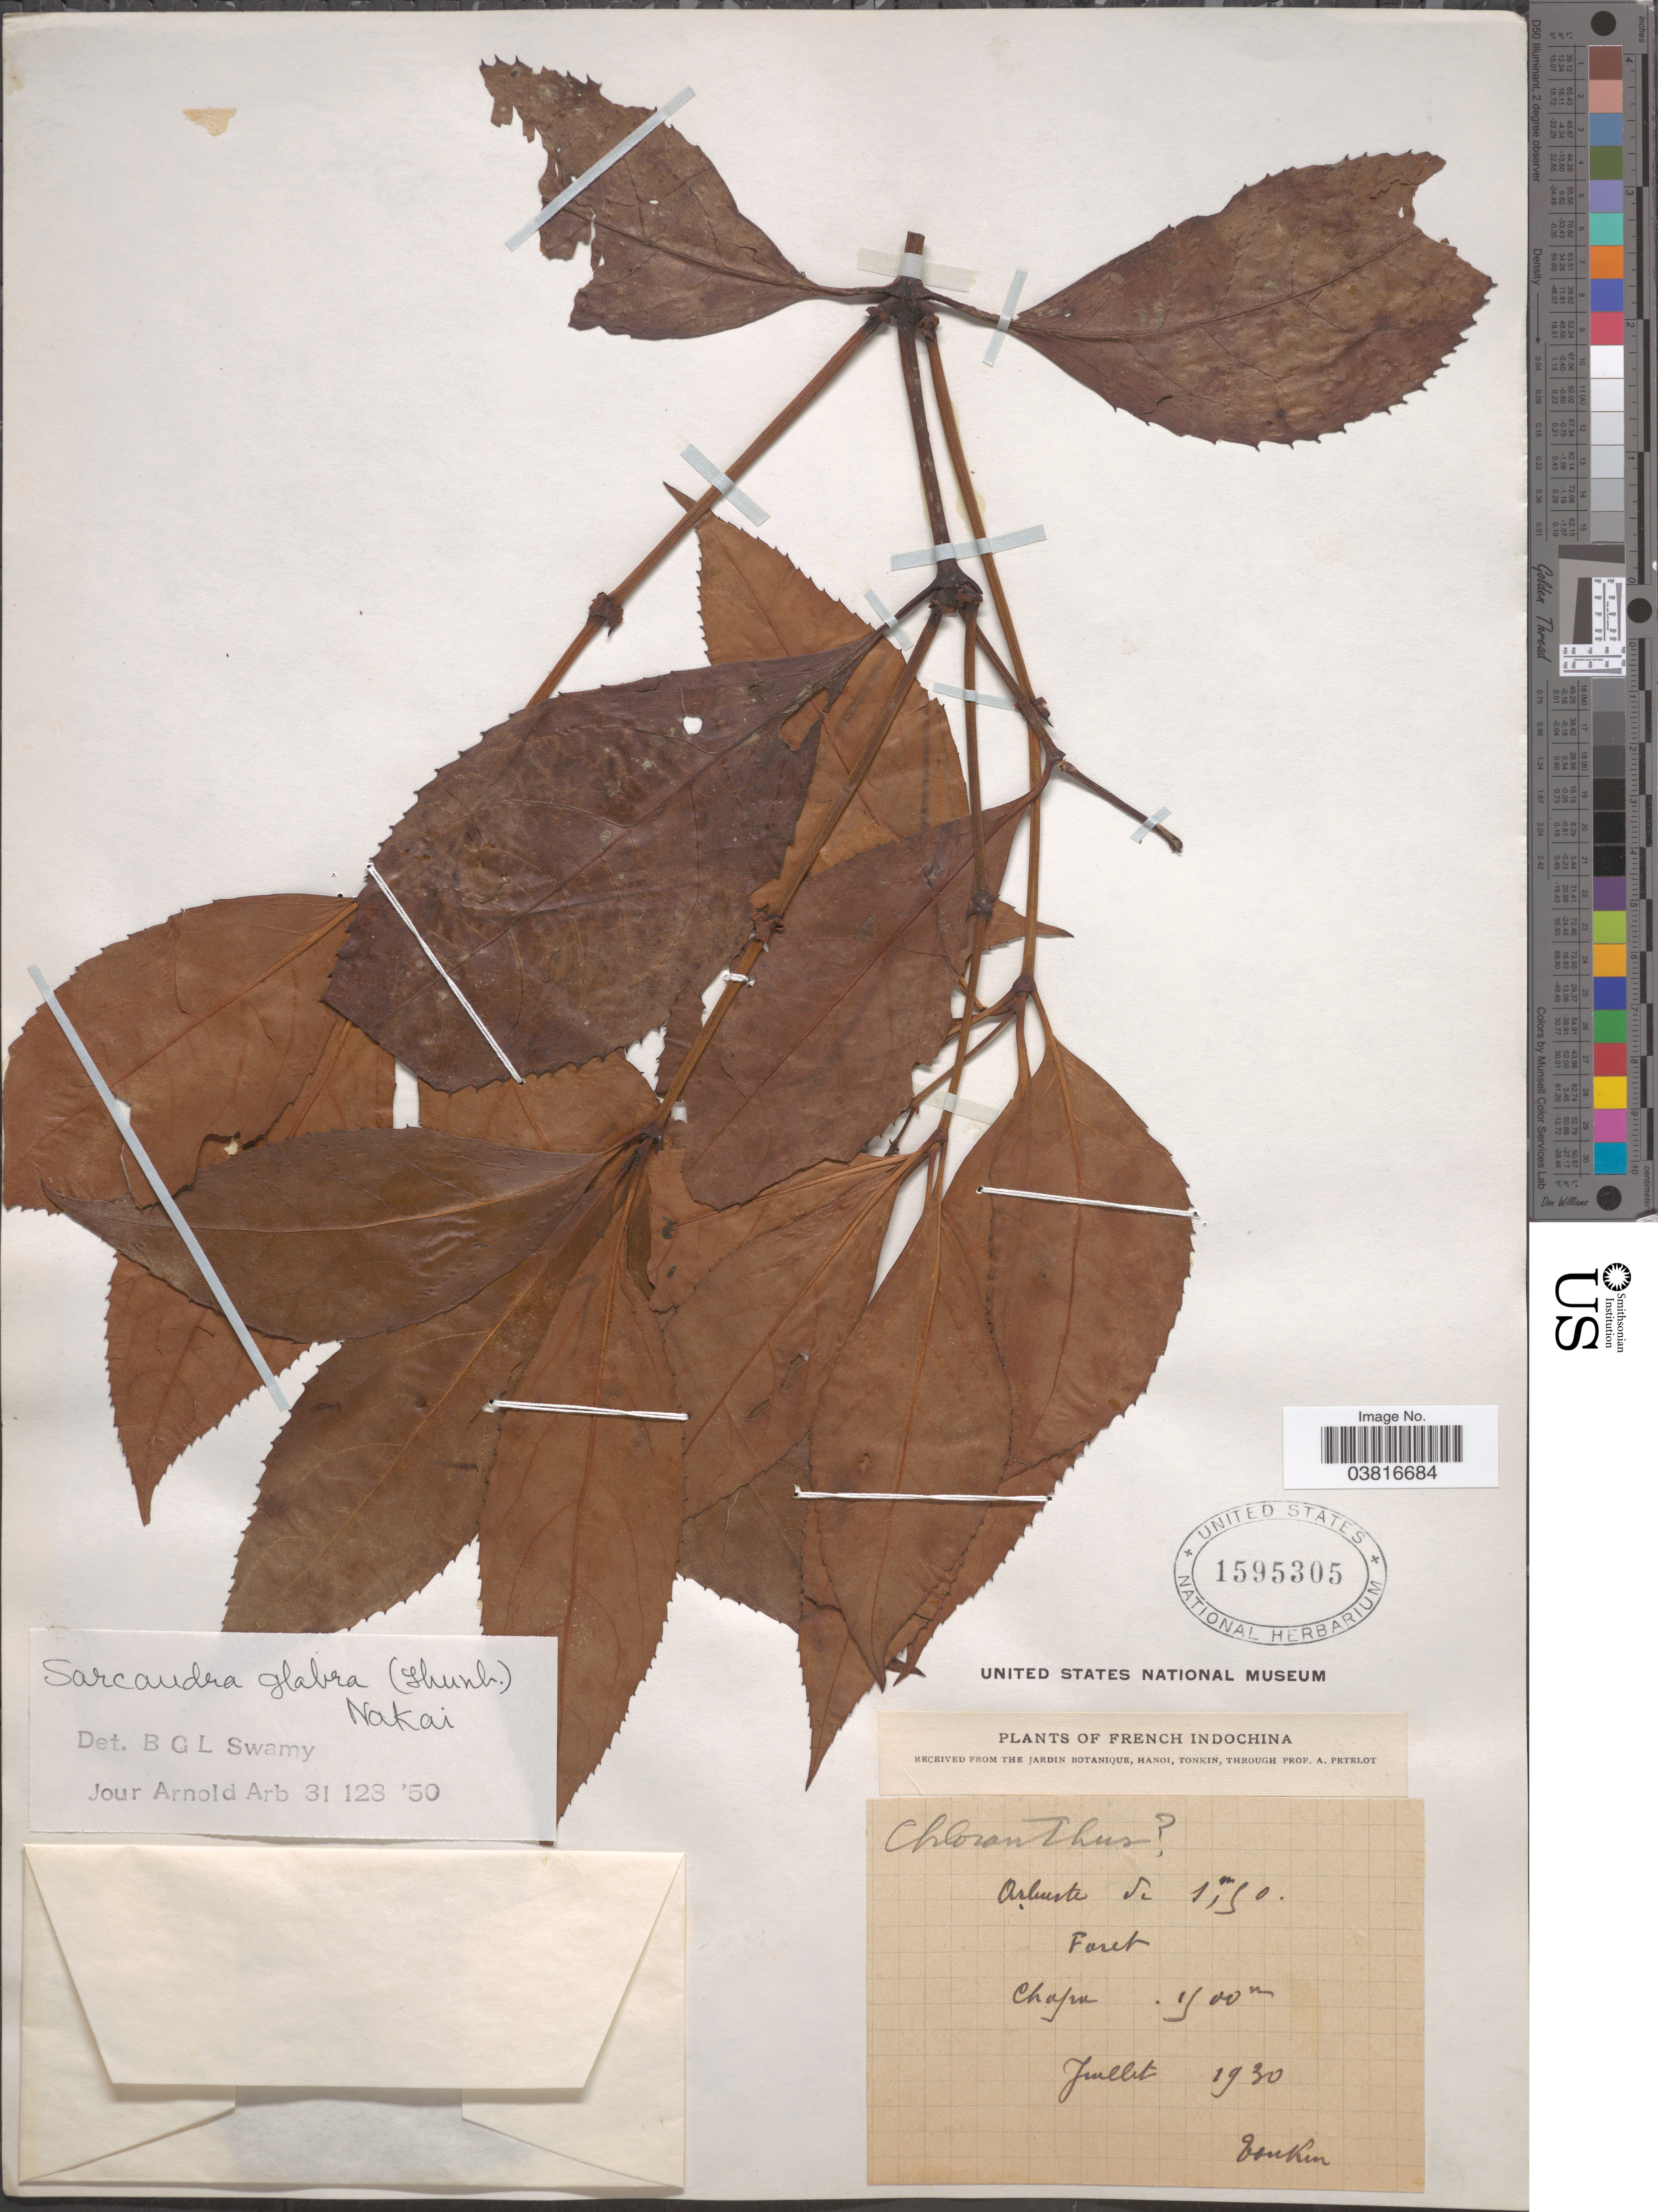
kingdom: Plantae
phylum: Tracheophyta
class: Magnoliopsida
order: Chloranthales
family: Chloranthaceae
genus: Sarcandra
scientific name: Sarcandra glabra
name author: (Thunb.) Nakai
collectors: P. A. Pételot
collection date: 1930-07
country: Vietnam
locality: French Indochina. Chapa.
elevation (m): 1500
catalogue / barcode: US 1595305